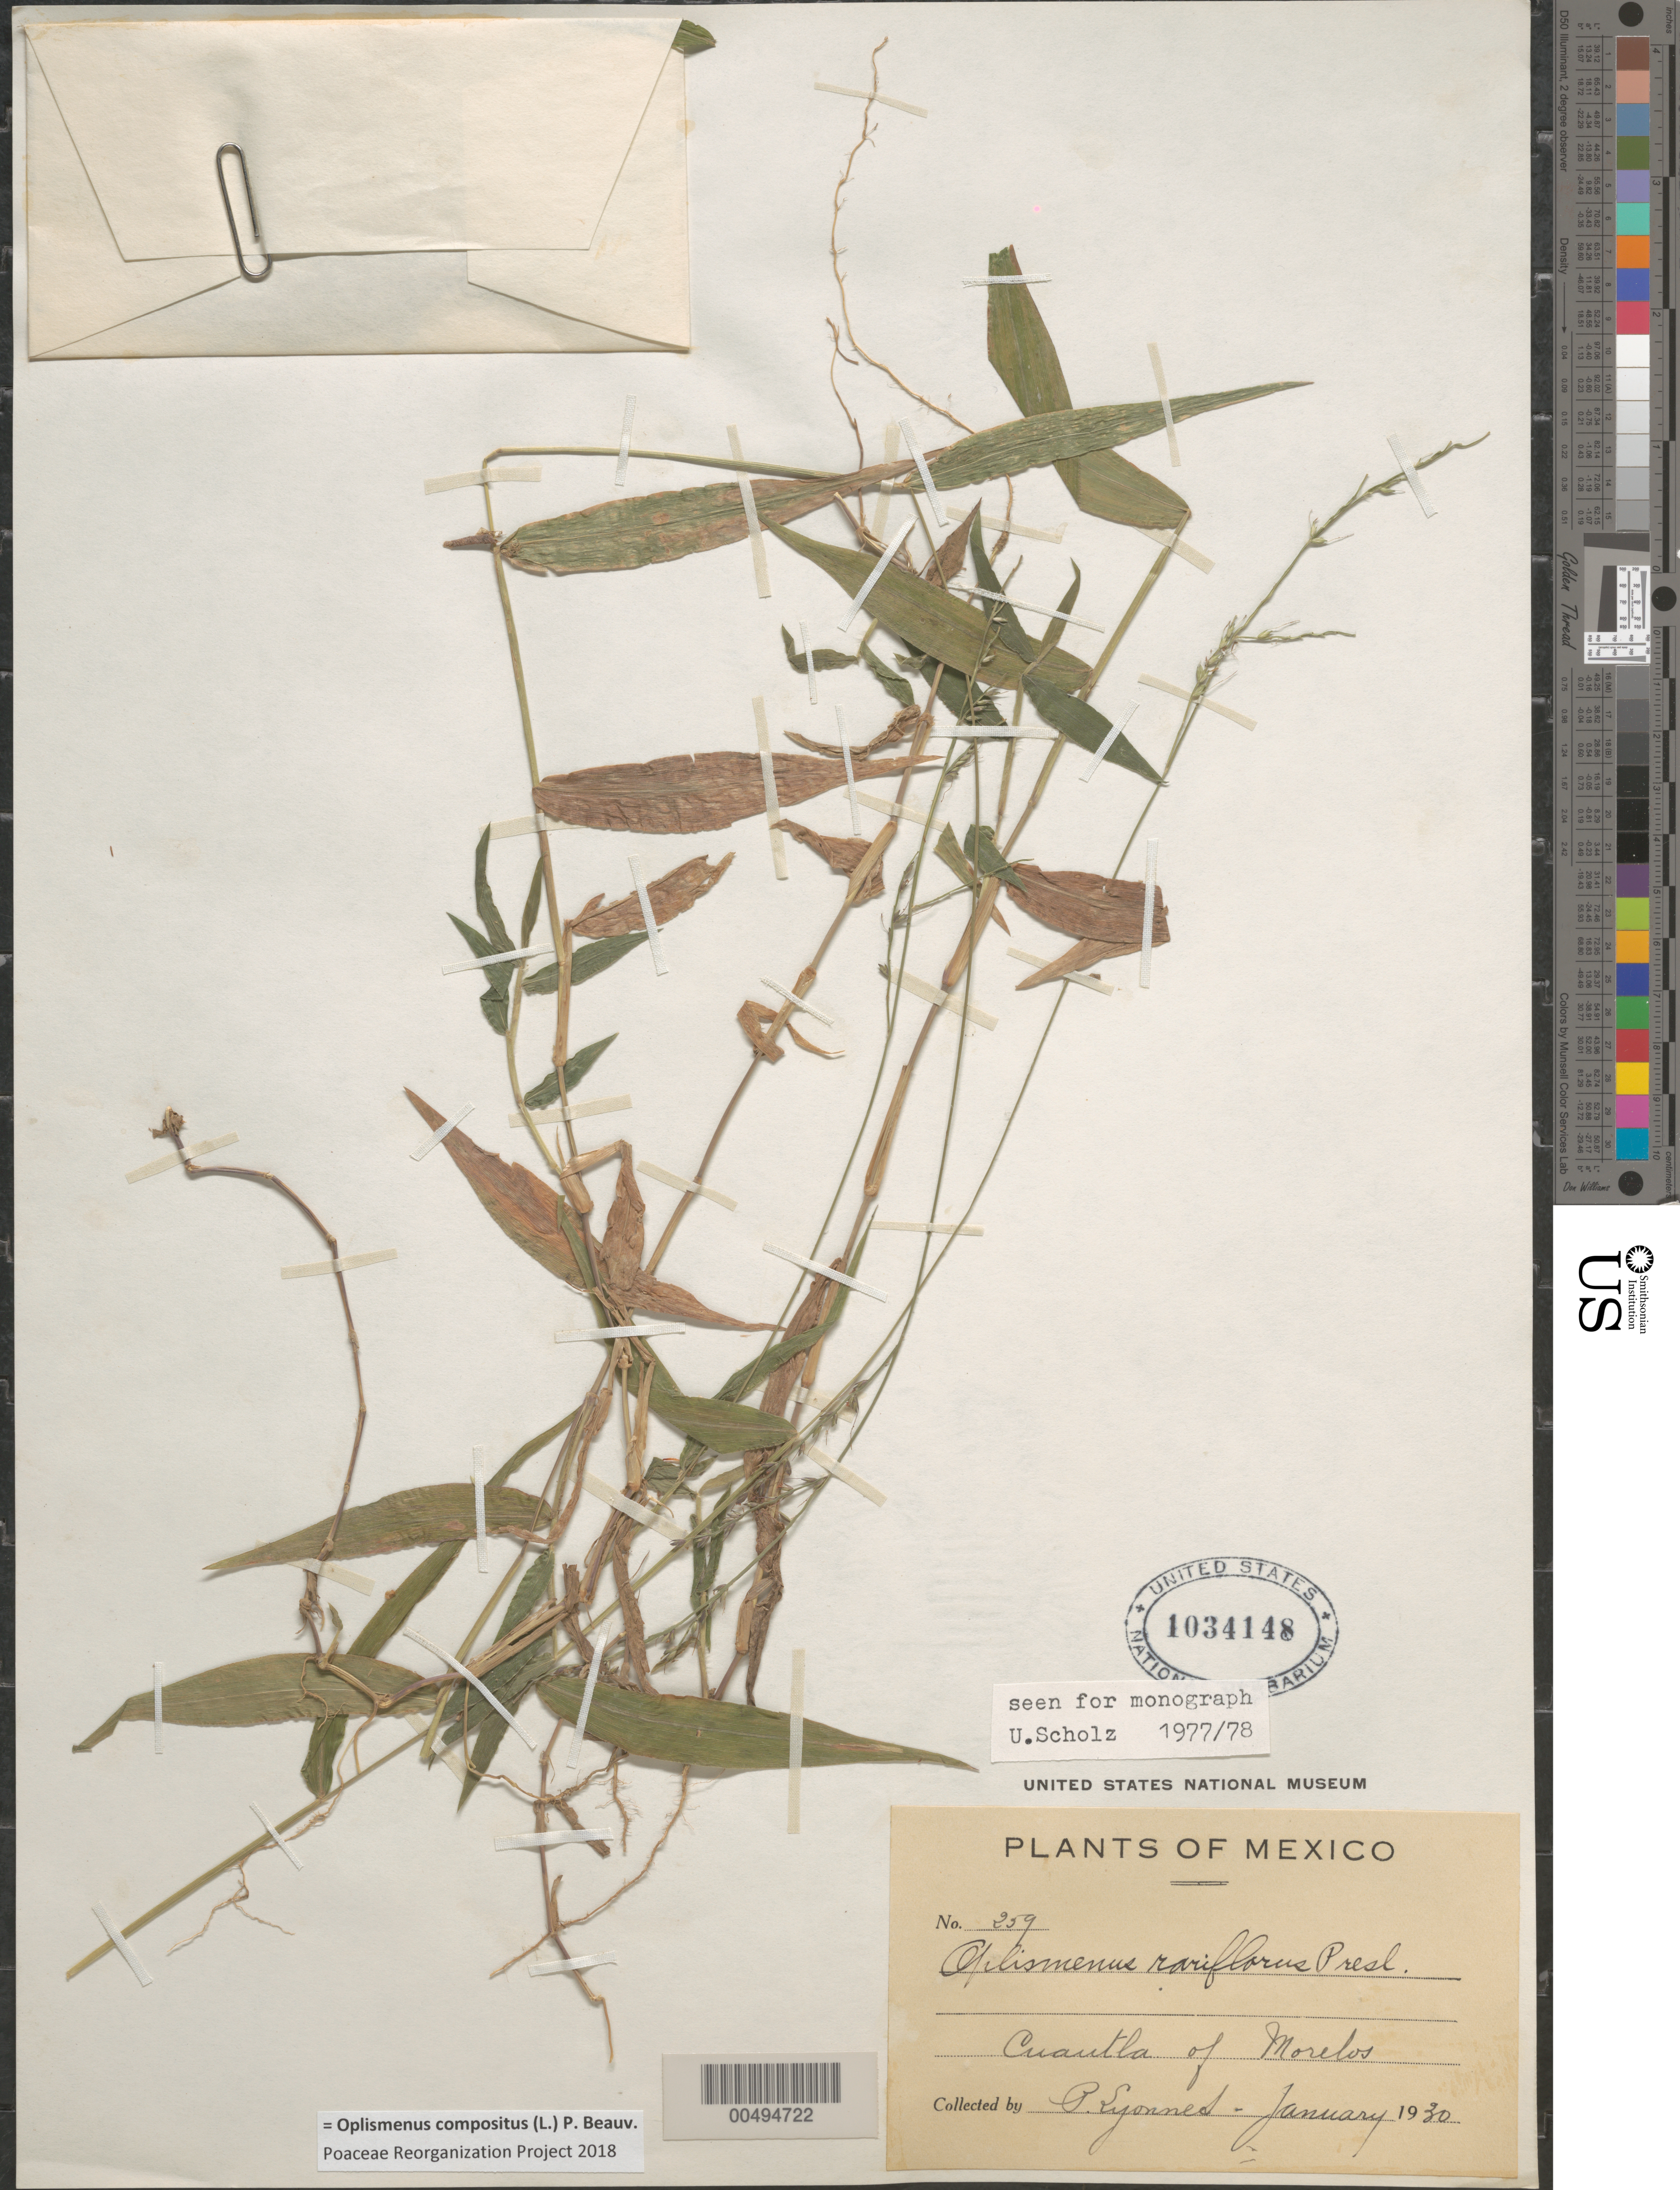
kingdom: Plantae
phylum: Tracheophyta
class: Liliopsida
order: Poales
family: Poaceae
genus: Oplismenus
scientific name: Oplismenus compositus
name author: (L.) P. Beauv.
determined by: Poaceae Reorganization Project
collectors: P. Lyonnet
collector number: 259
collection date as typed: Jan 1930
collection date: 1930-01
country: Mexico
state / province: Morelos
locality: Cuautla of Morelos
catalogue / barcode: US 1034148